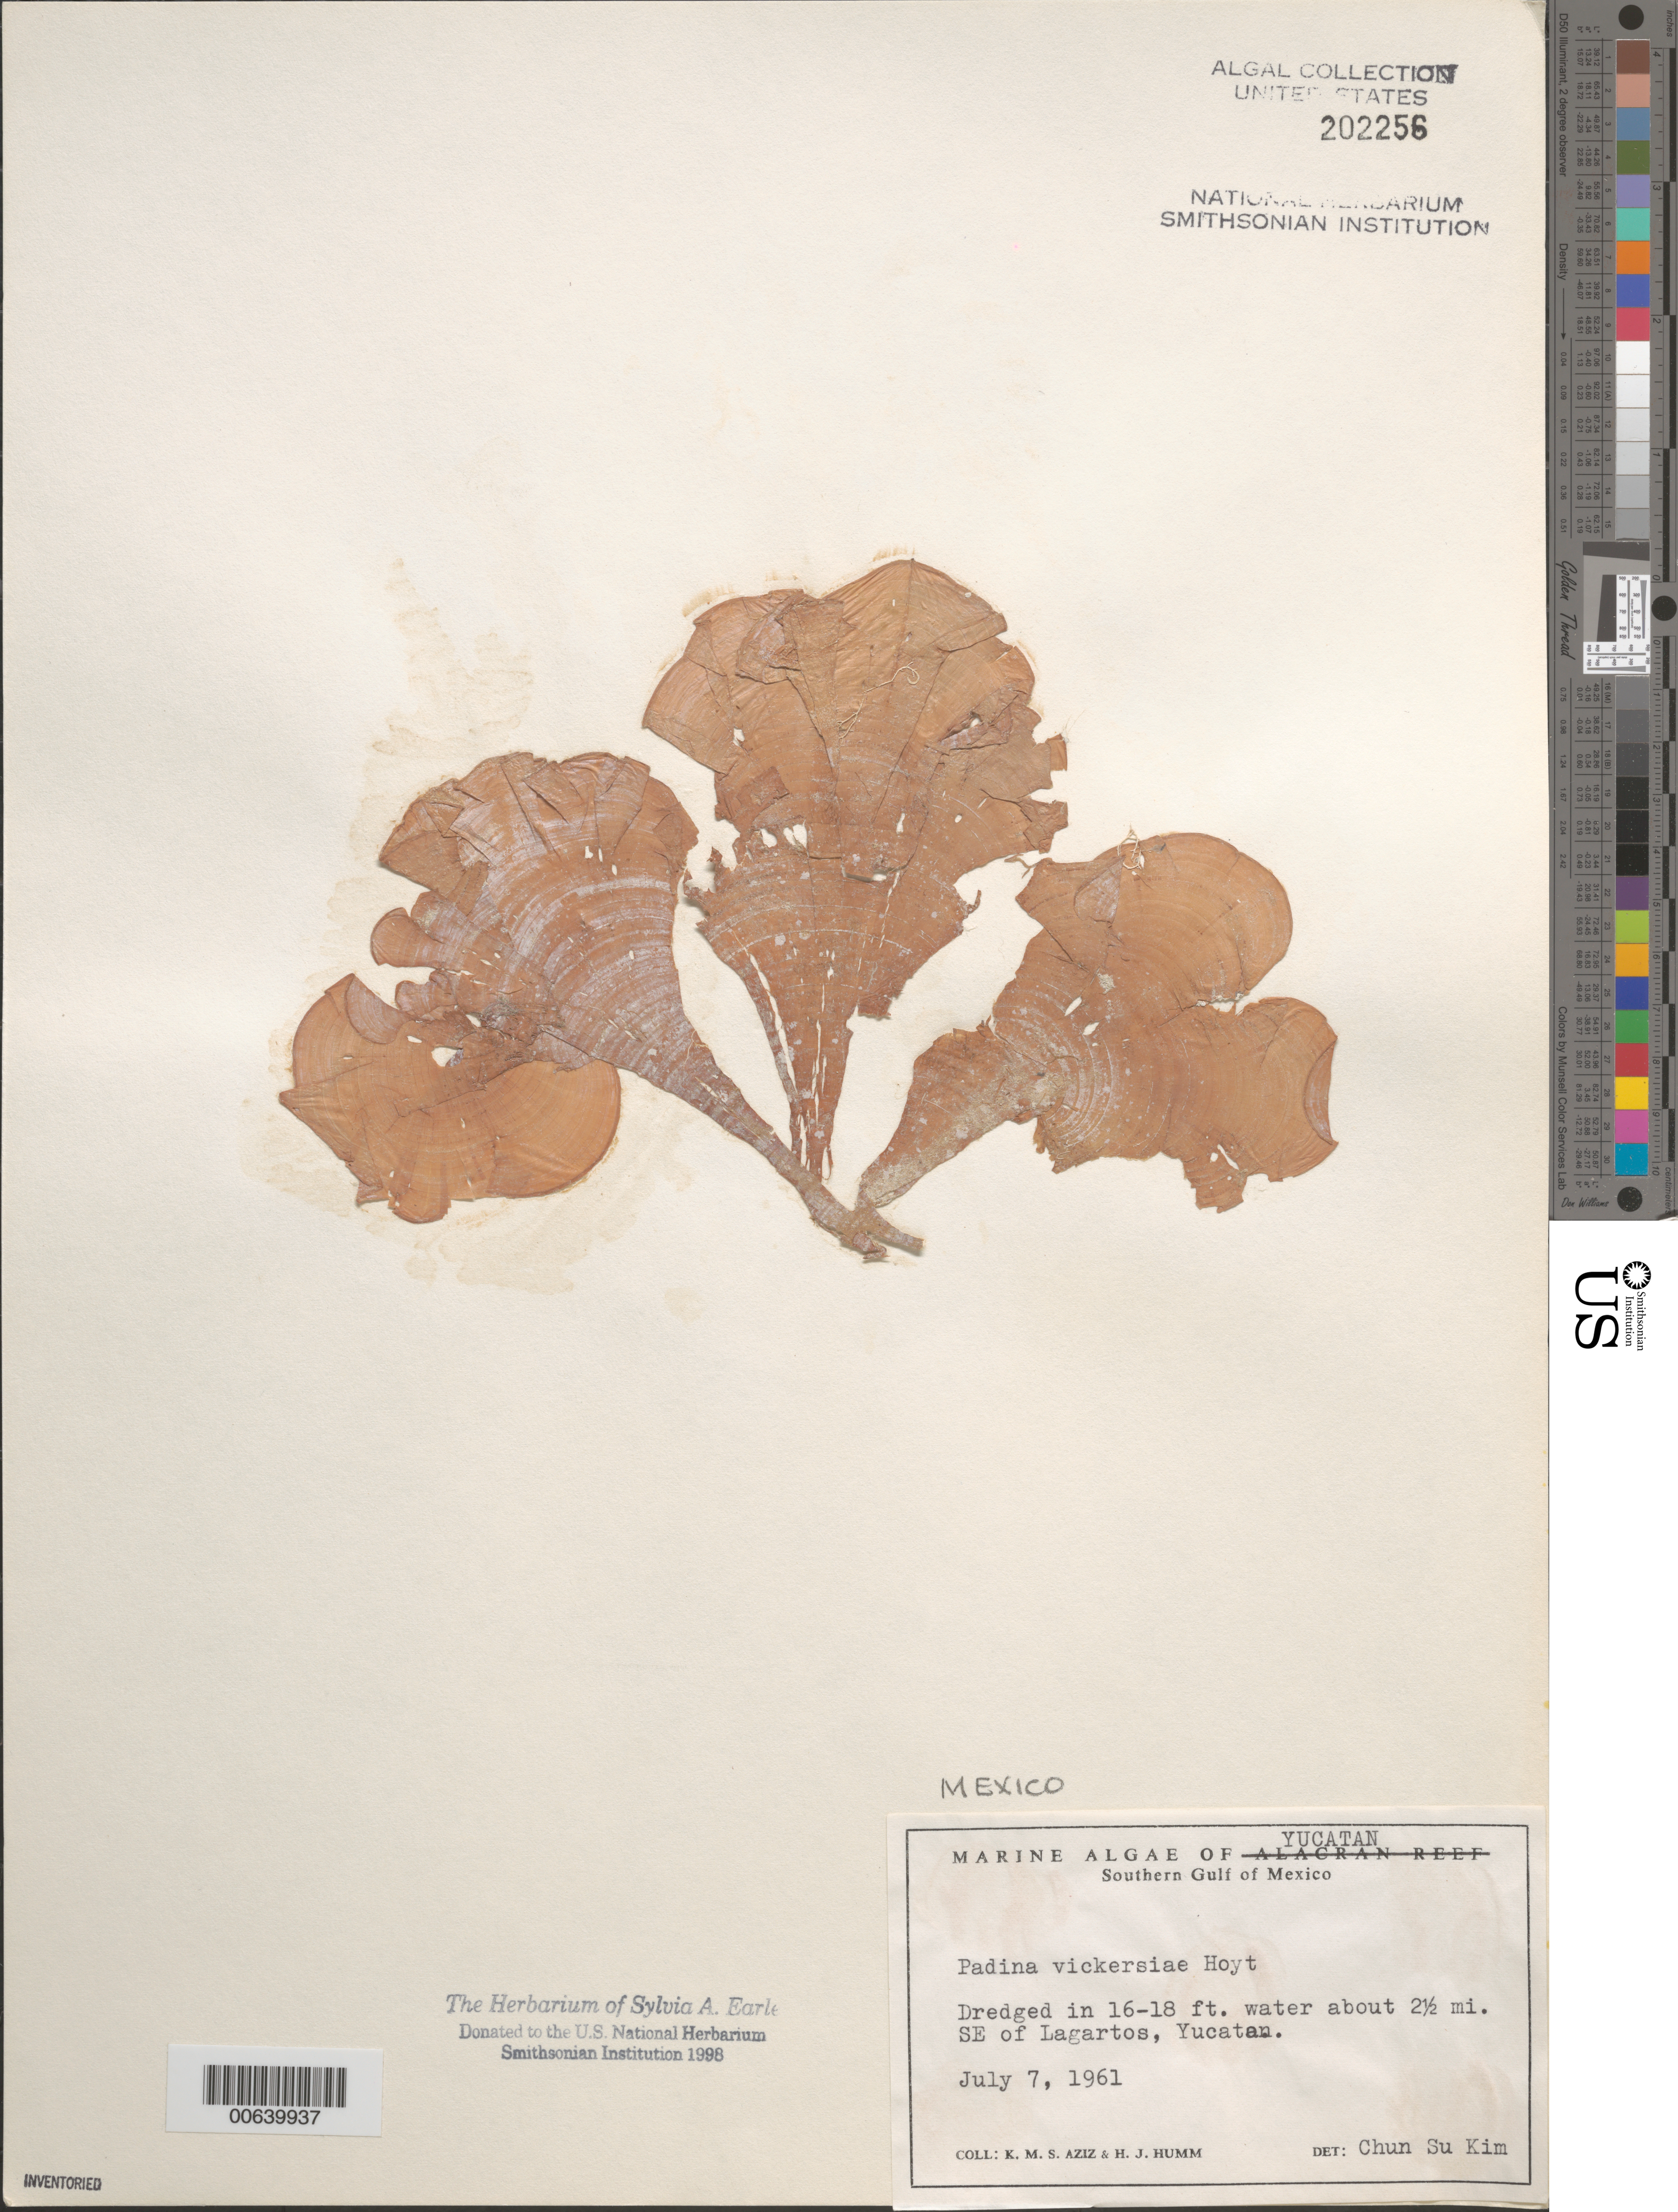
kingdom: Chromista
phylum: Ochrophyta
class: Phaeophyceae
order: Dictyotales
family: Dictyotaceae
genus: Padina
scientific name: Padina gymnospora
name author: (Kütz.) O.G. Sond.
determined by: Algae name updating Project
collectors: K. M. Aziz & H. J. Humm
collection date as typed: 07 Jul 1961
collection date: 1961-07-07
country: Mexico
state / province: Yucatan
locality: Ca. 2.5 miles southeast of Lagartos, southern Gulf of Mexico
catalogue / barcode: US 202256